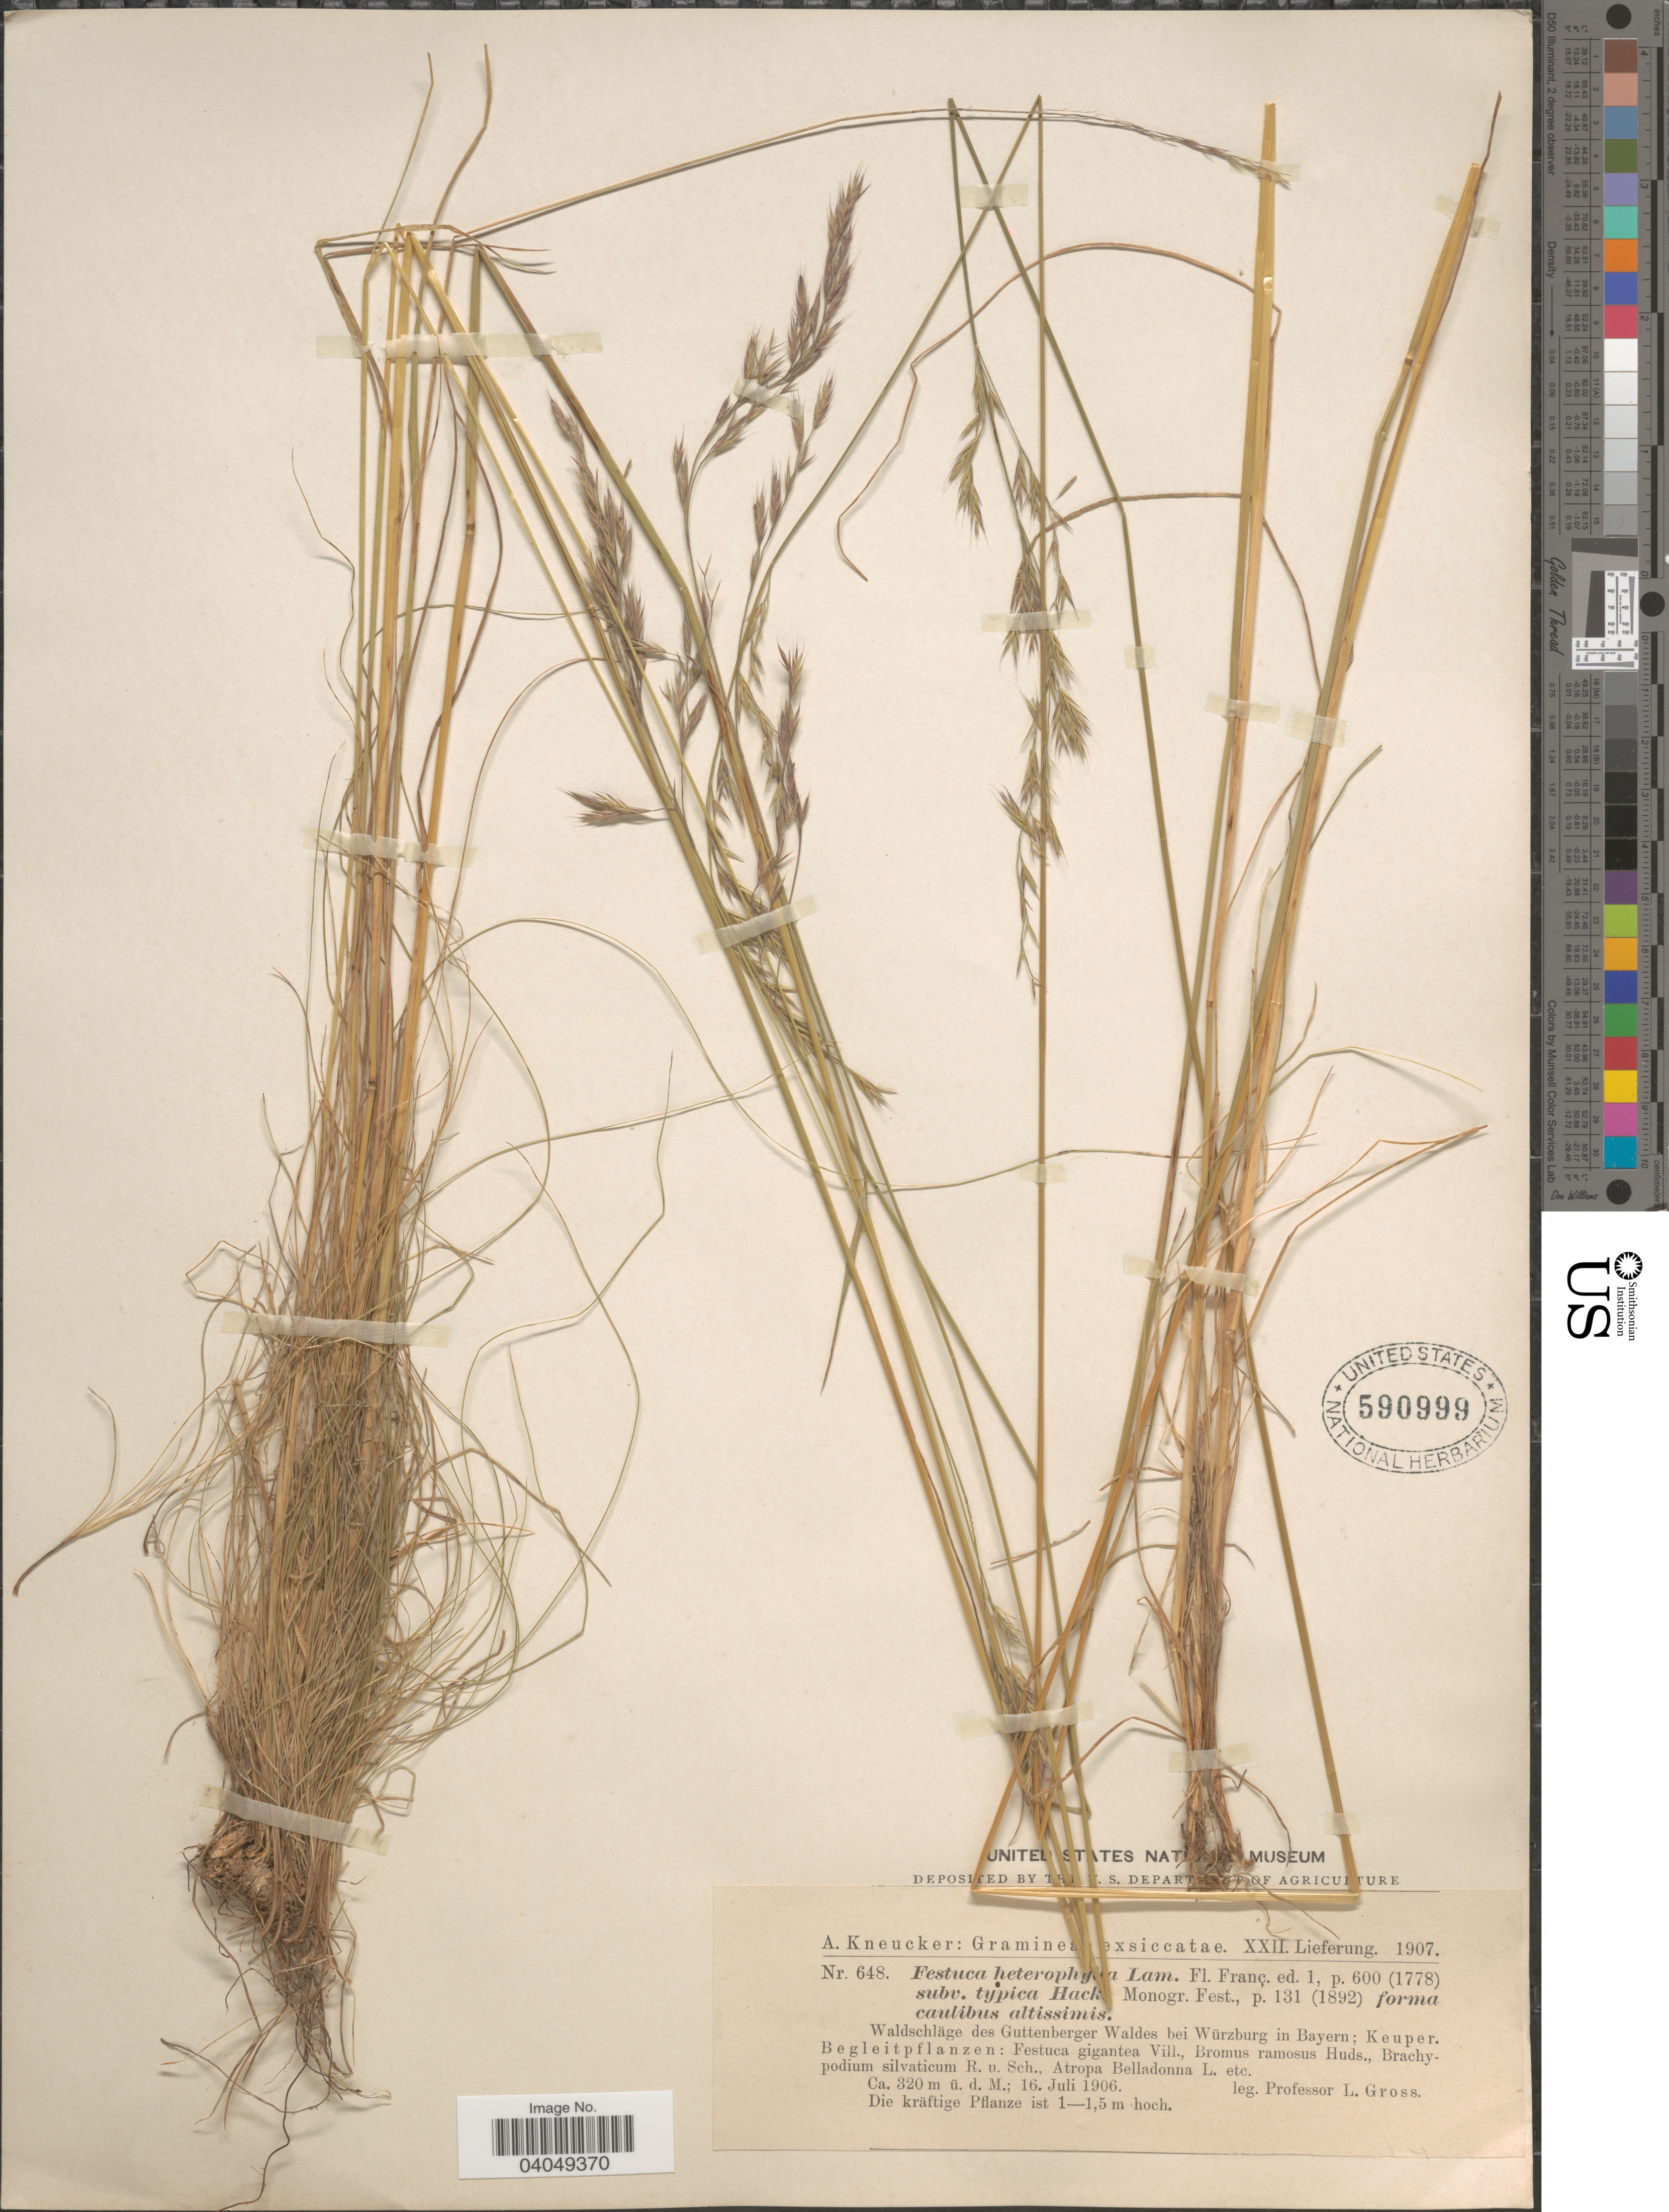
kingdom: Plantae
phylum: Tracheophyta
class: Liliopsida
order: Poales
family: Poaceae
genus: Festuca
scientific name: Festuca heterophylla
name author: Lam.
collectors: L. Gross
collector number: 648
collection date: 1906-07-16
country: Germany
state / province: Bayern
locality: Waldschläge des Guttenberger Waldes bei Würzberg in Bayern.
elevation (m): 320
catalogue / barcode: US 590999